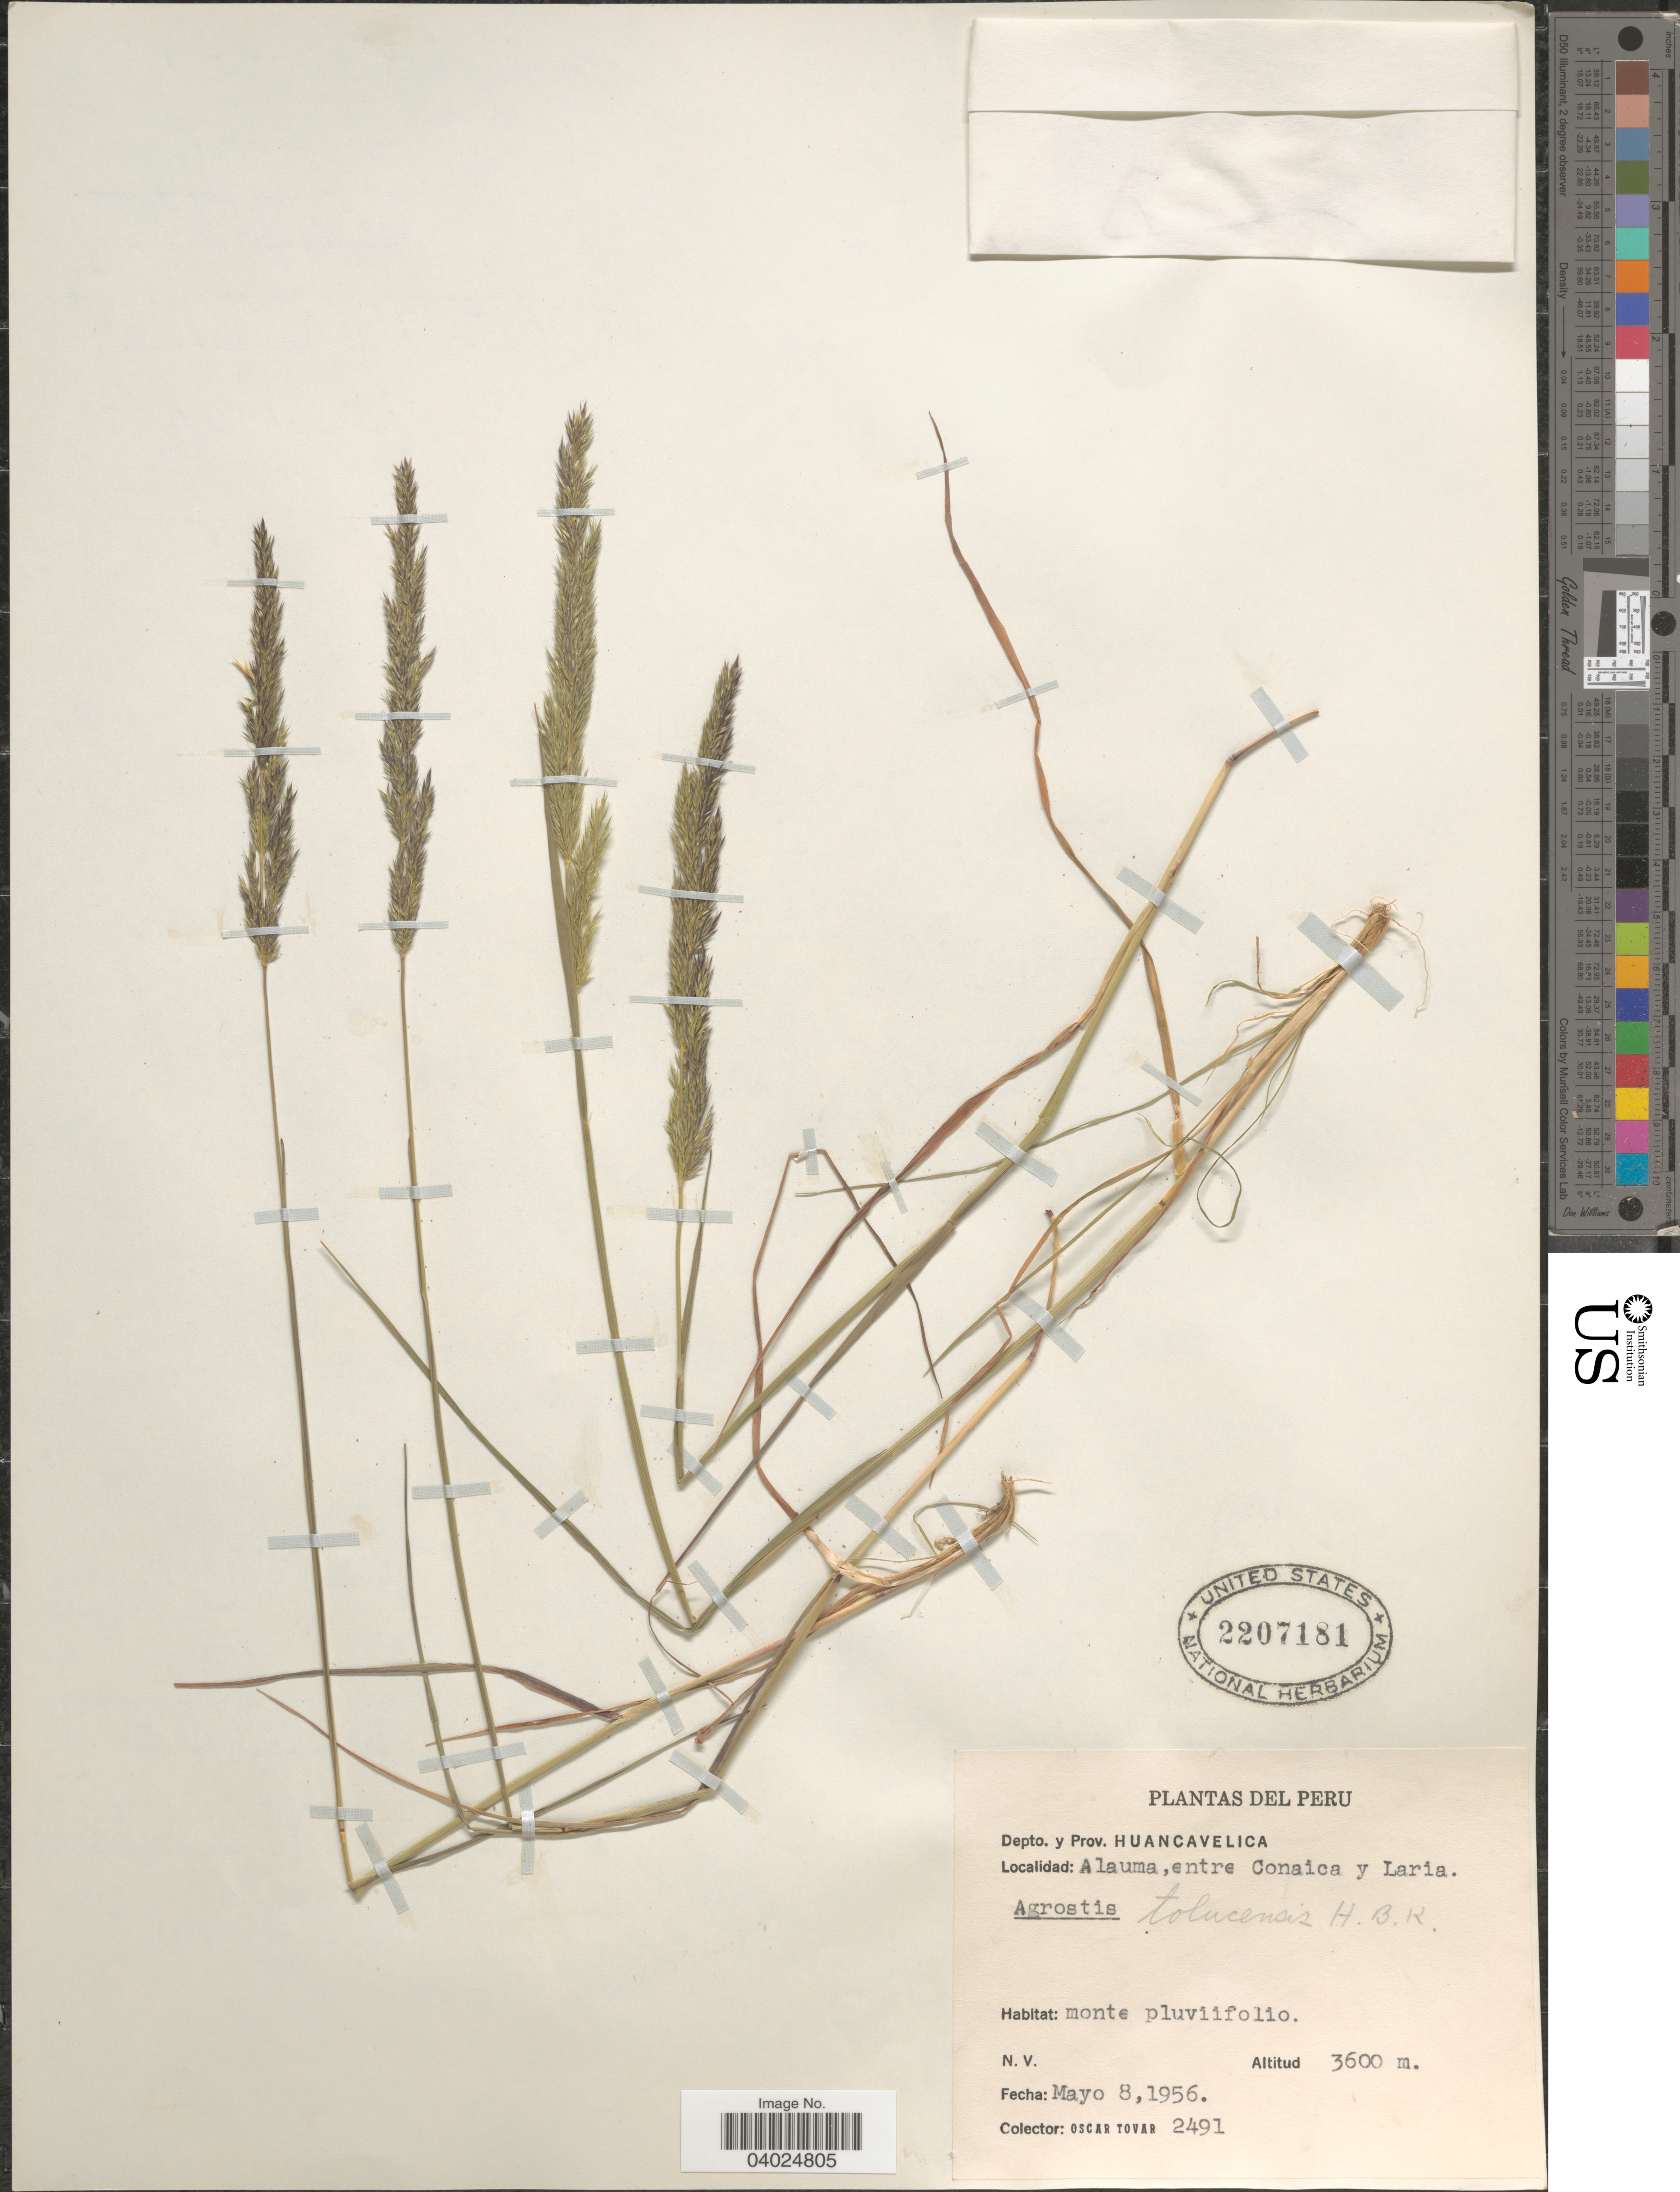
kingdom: Plantae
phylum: Tracheophyta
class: Liliopsida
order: Poales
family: Poaceae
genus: Agrostis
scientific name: Agrostis tolucensis Kunth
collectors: Ó. Tovar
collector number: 2491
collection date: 1956-05-08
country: Peru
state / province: Huancavelica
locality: Depto. y Prov. Huancavelica. Alauma, entre Conaica y Laria.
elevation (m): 3600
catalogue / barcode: US 2207181